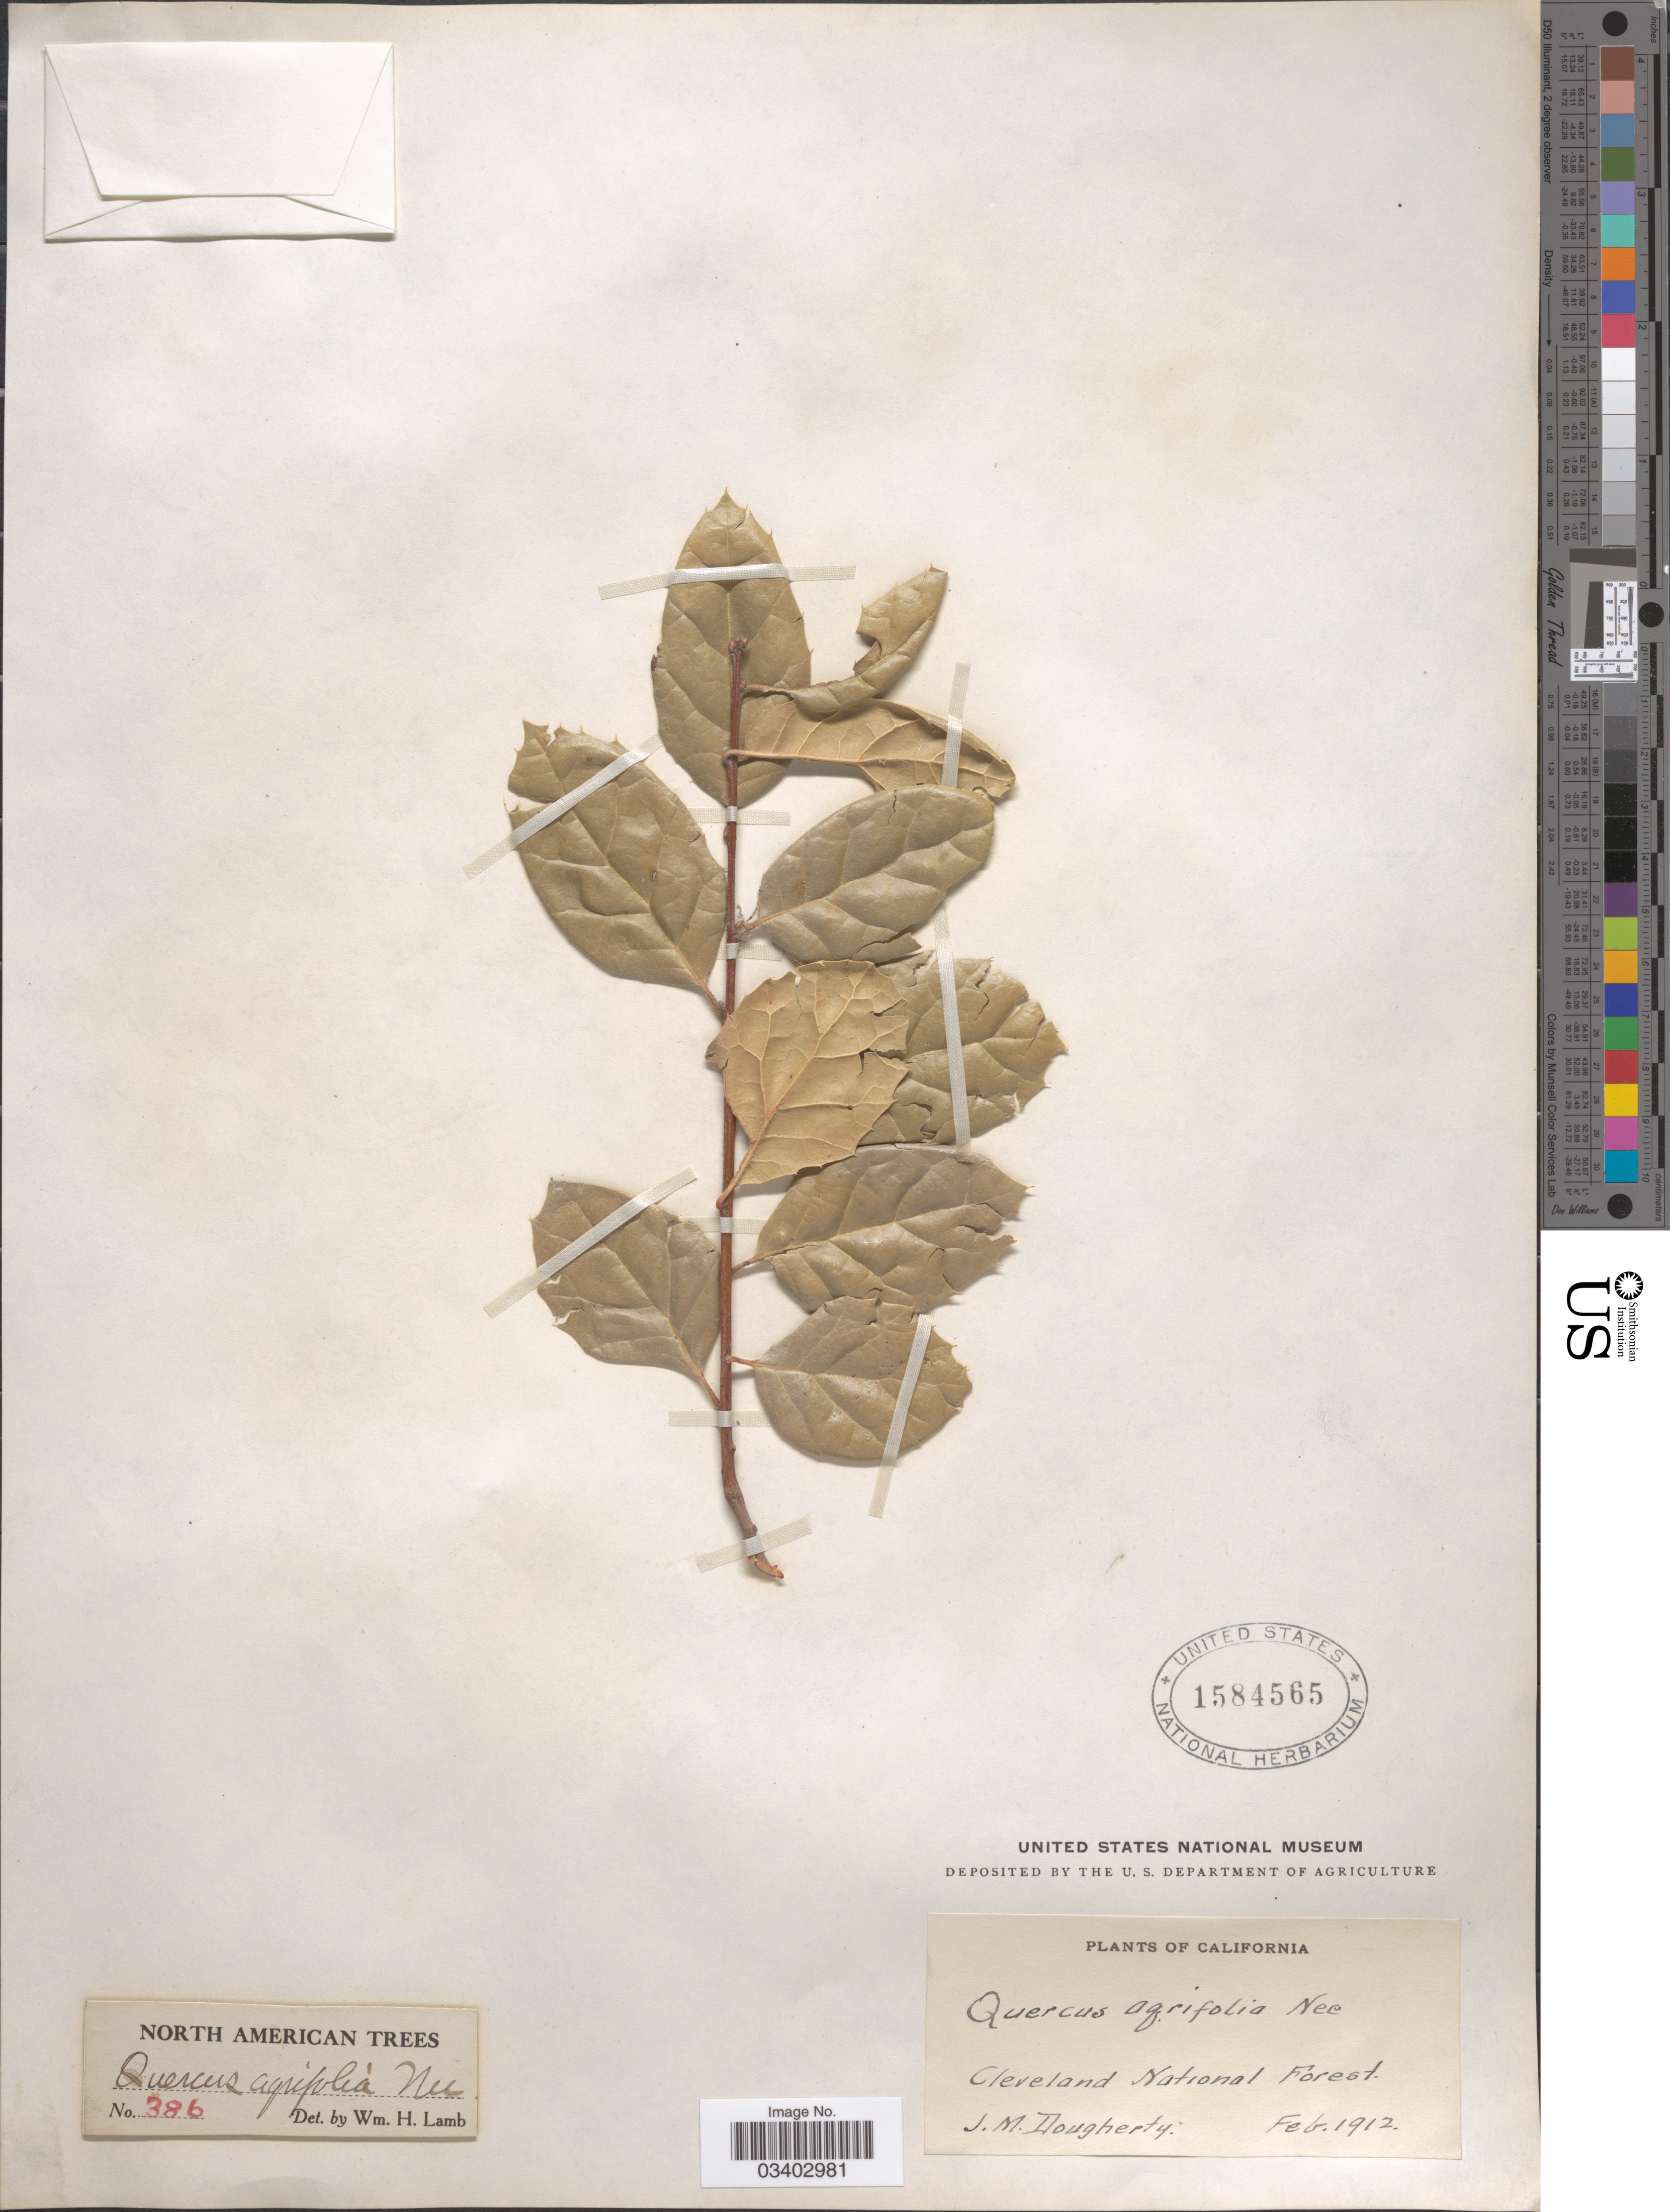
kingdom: Plantae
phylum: Tracheophyta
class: Magnoliopsida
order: Fagales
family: Fagaceae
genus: Quercus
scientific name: Quercus agrifolia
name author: Née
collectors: J. Dougherty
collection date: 1912-02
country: United States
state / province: California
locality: Cleveland National Forest.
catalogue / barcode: US 1584565